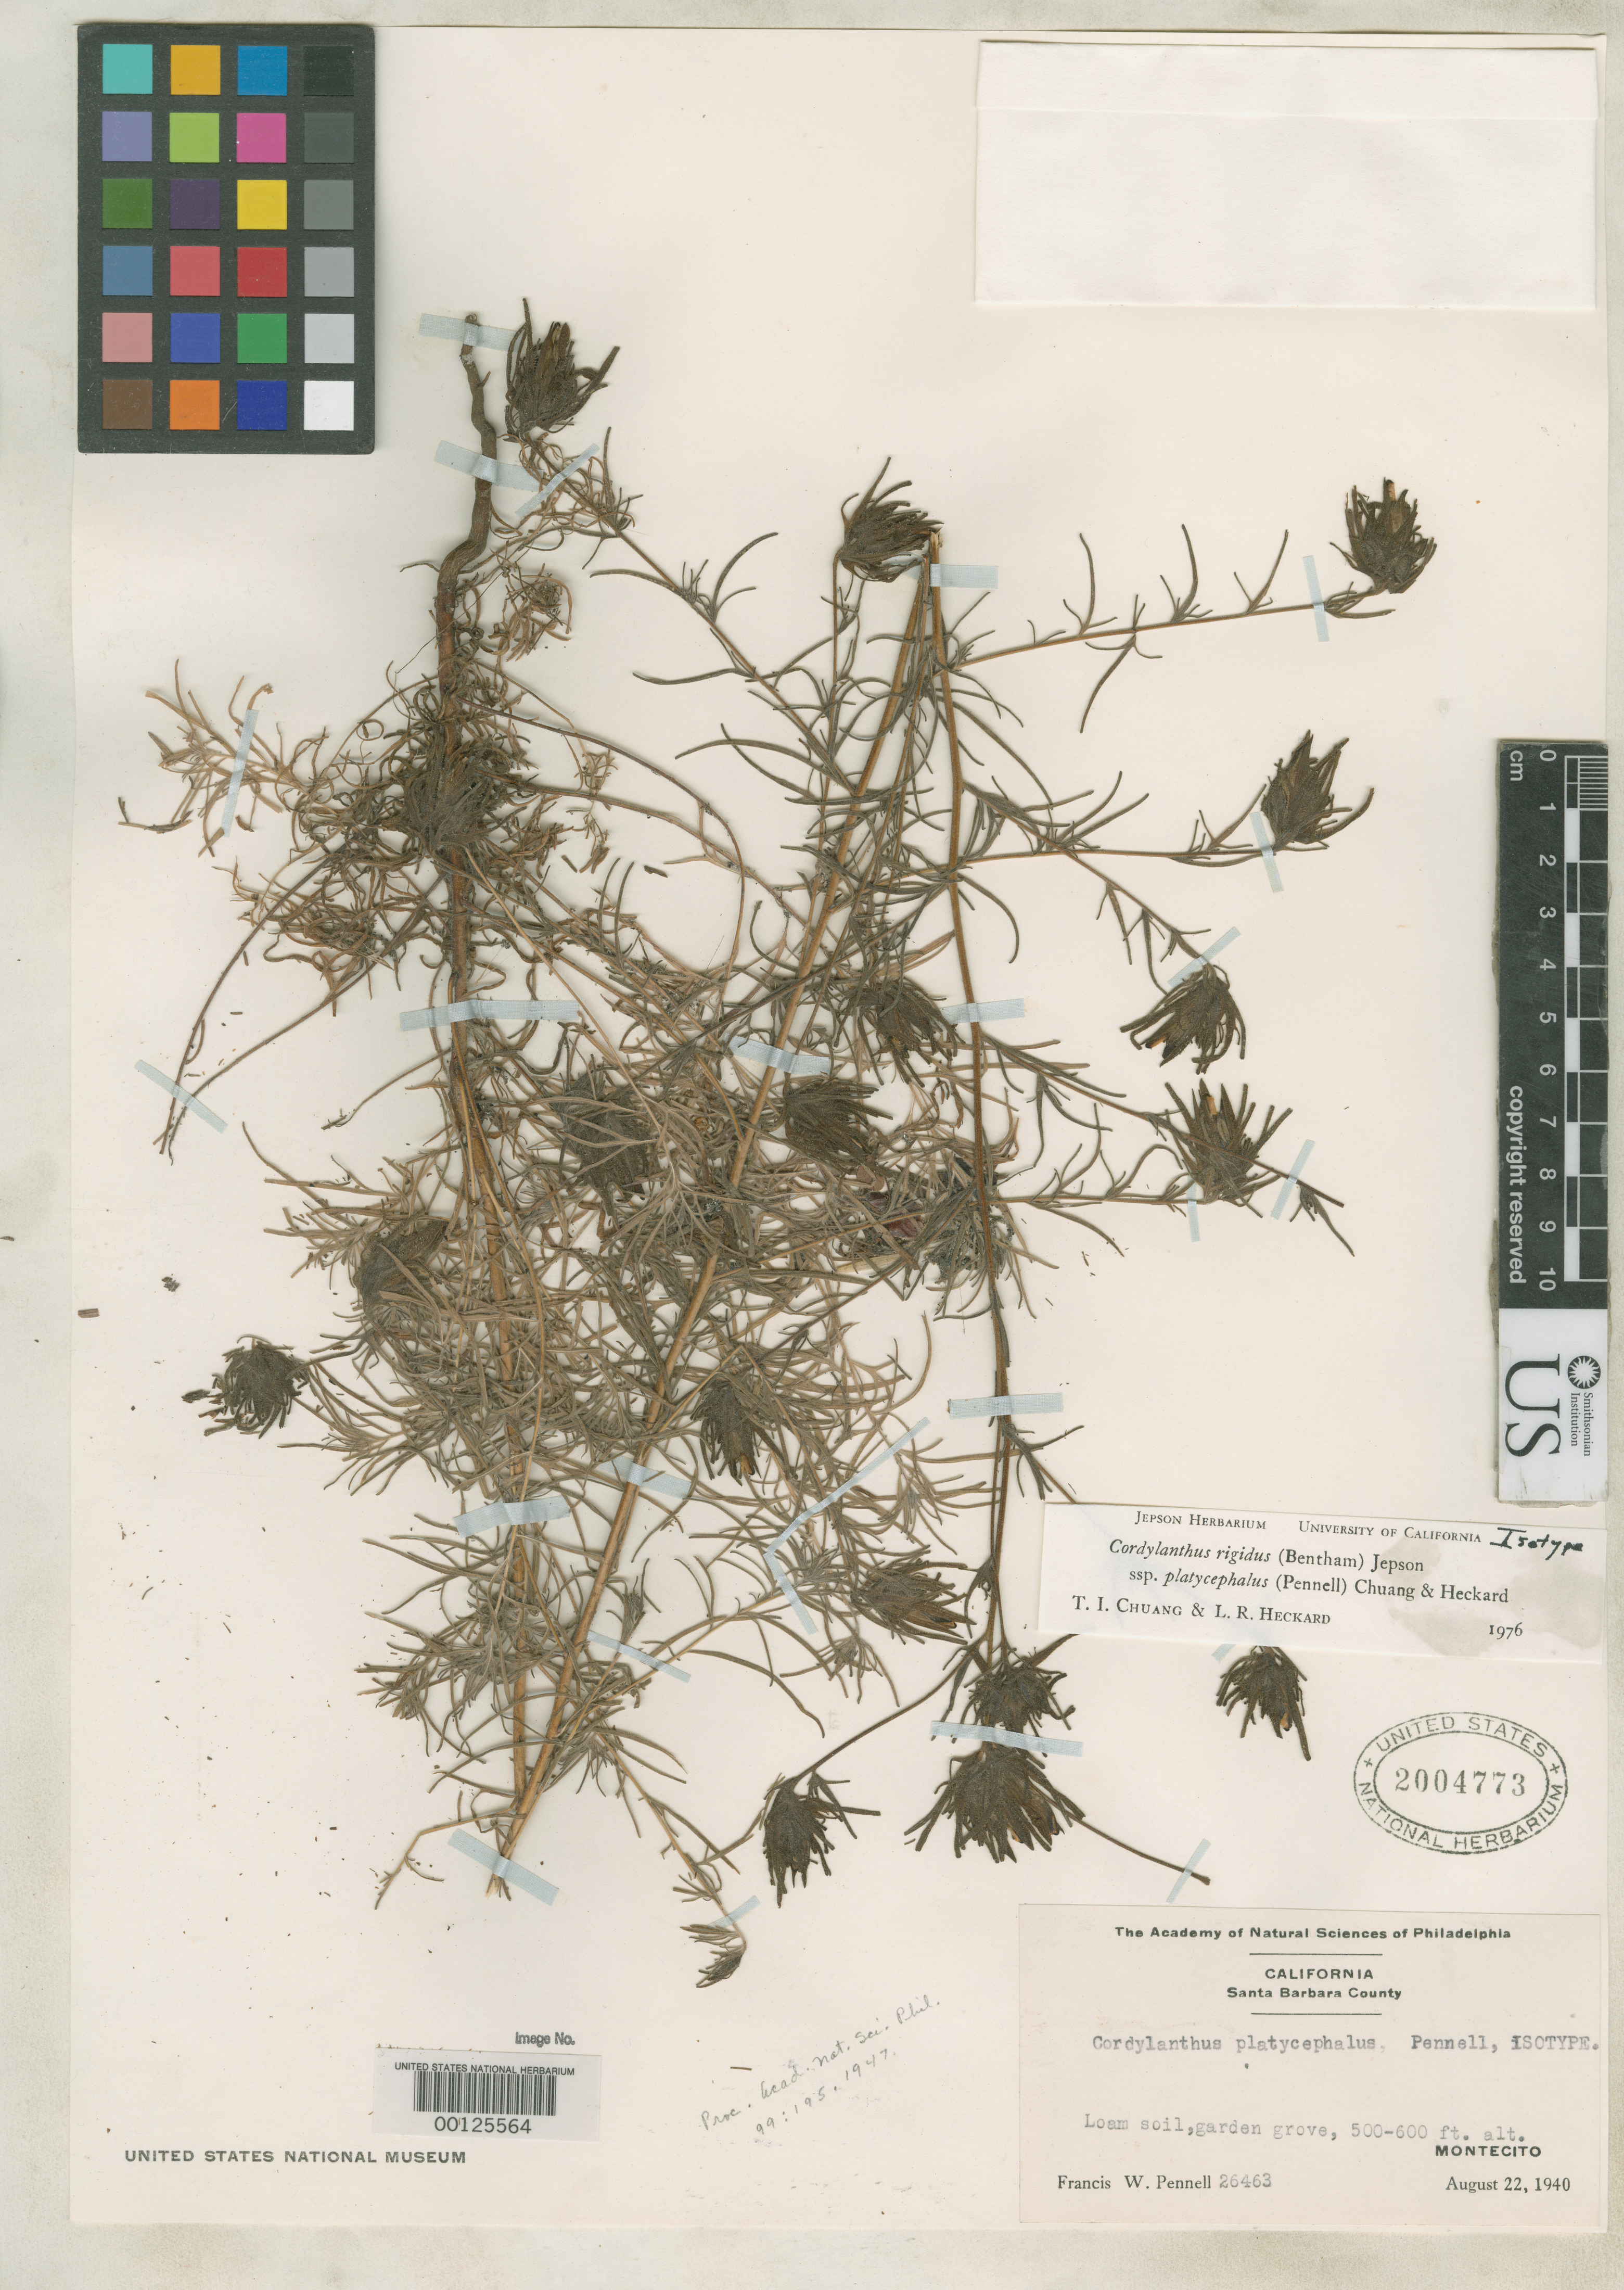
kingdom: Plantae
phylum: Tracheophyta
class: Magnoliopsida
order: Lamiales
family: Orobanchaceae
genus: Cordylanthus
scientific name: Cordylanthus platycephalus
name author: Pennell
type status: Isotype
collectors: F. W. Pennell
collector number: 26463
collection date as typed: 22 Aug 1940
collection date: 1940-08-22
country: United States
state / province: California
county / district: Santa Barbara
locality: Montecito.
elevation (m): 152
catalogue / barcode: US 2004773